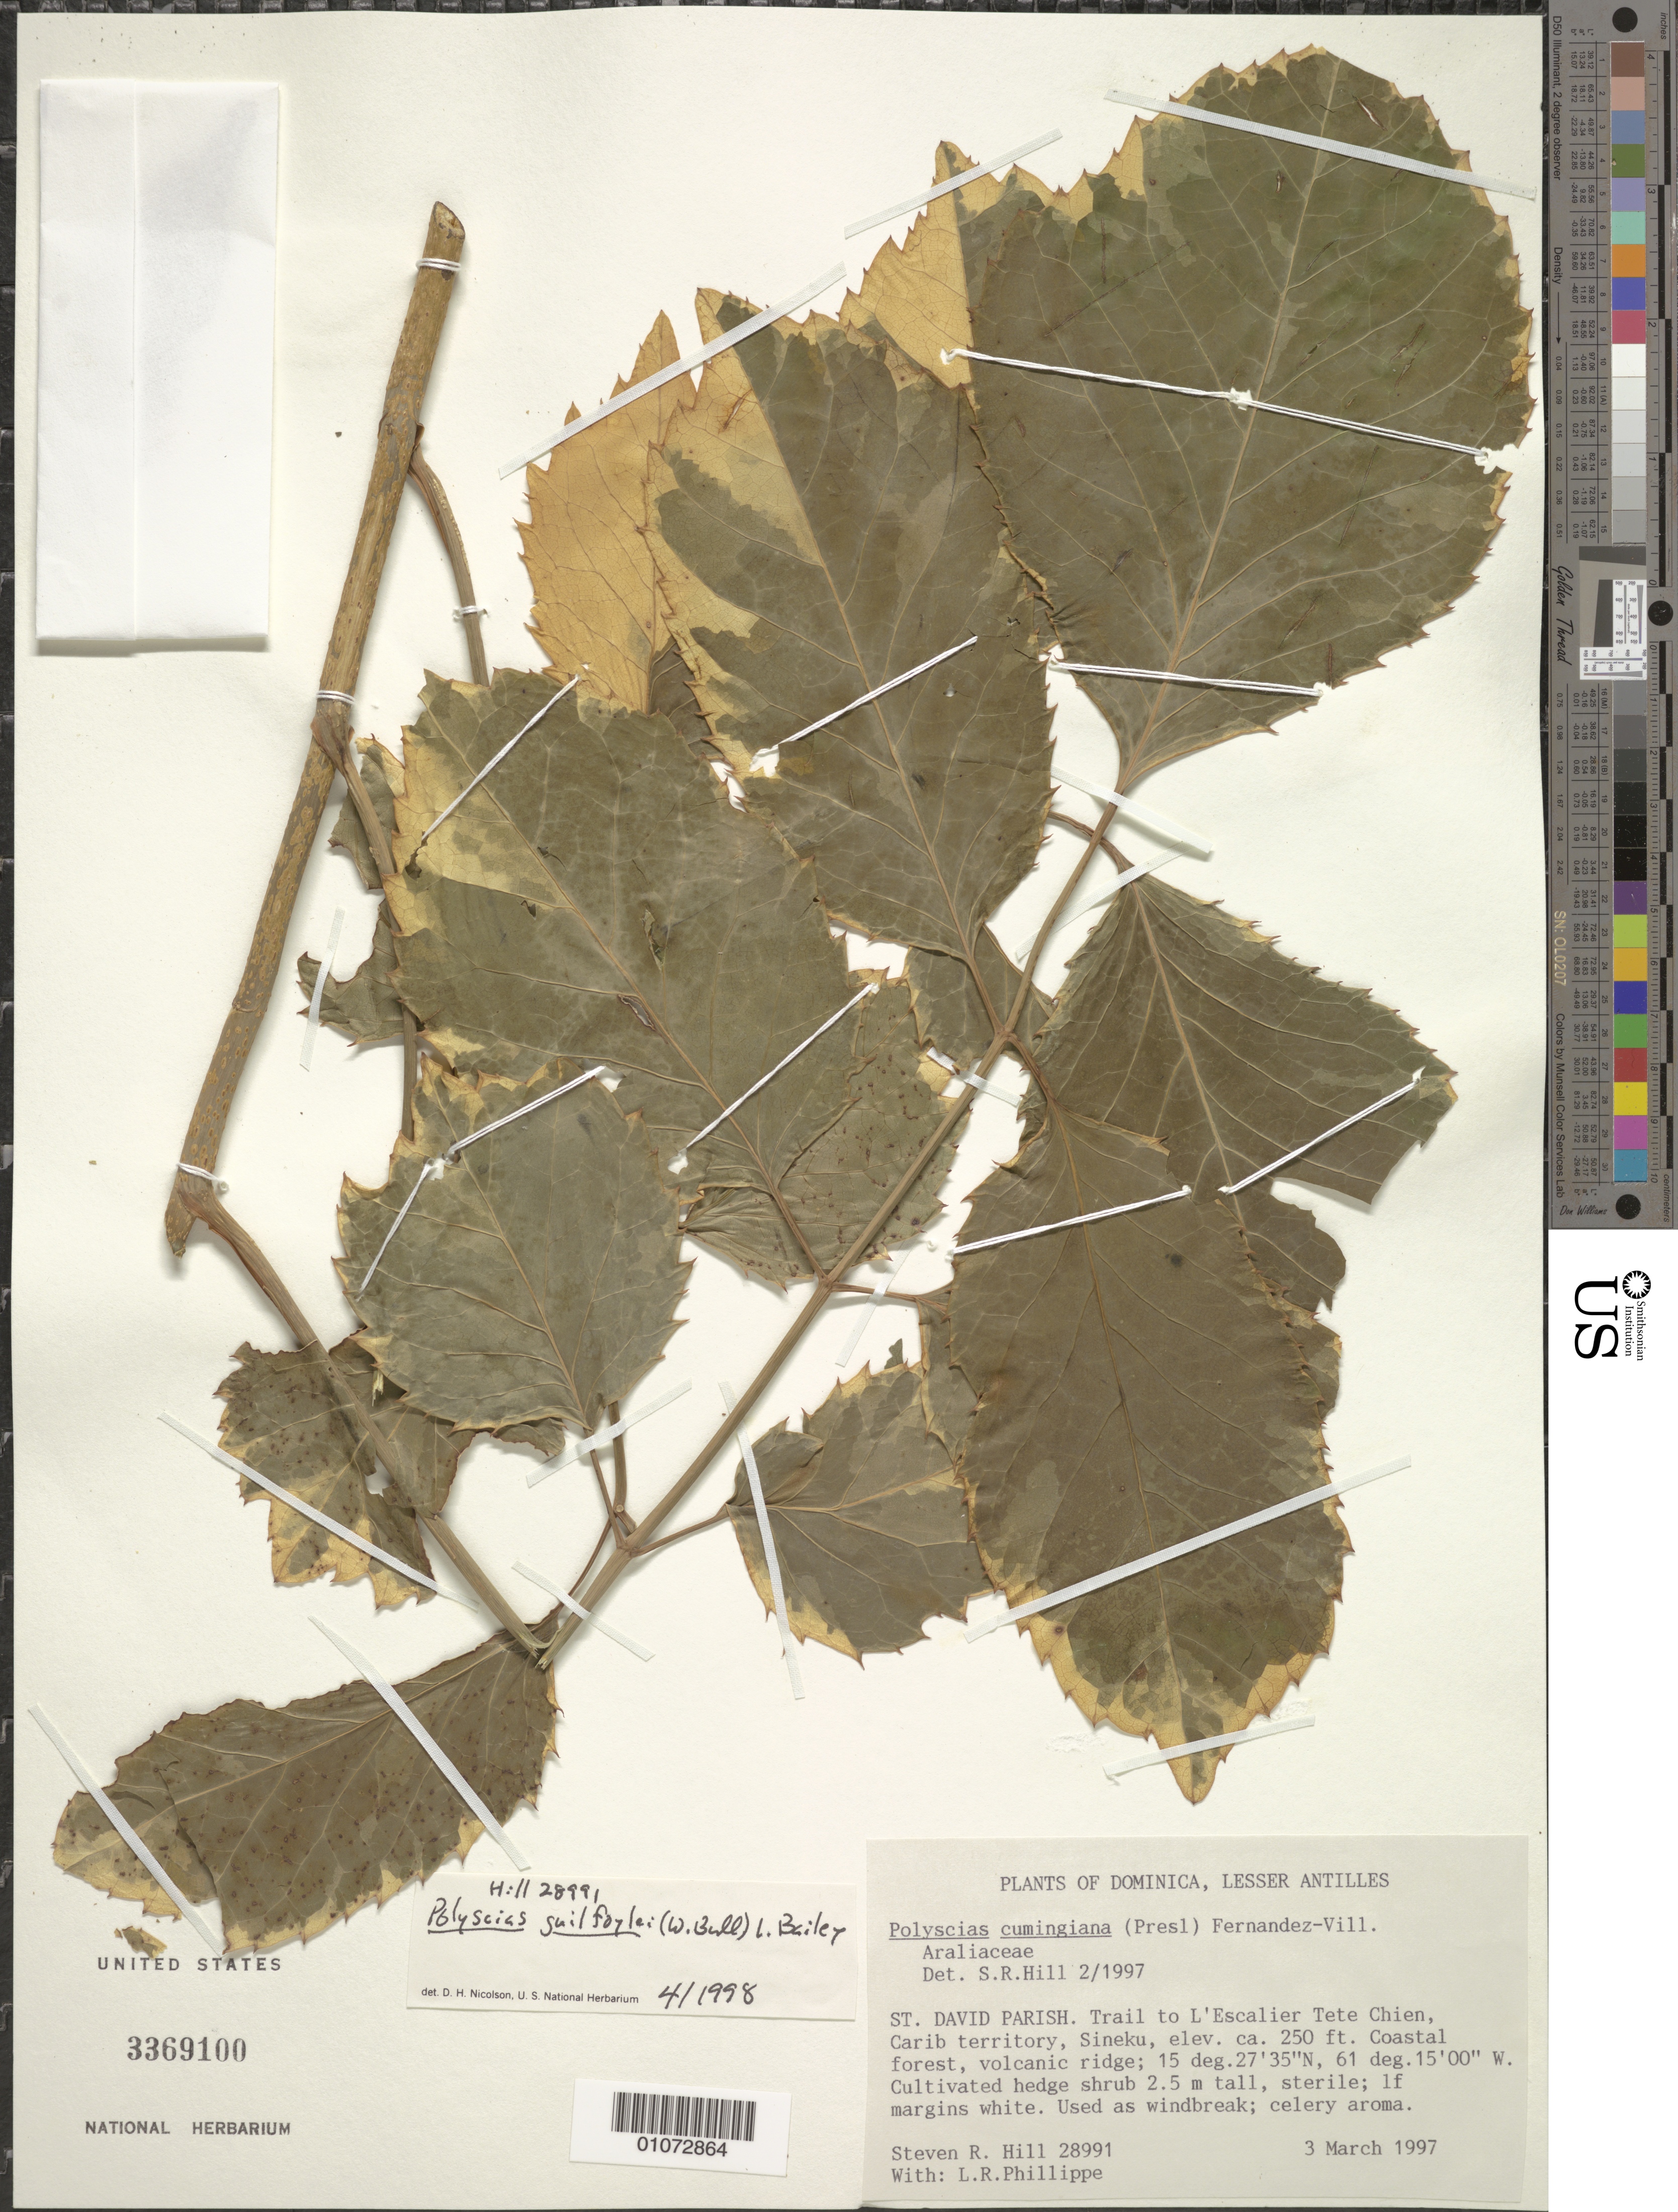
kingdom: Plantae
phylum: Tracheophyta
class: Magnoliopsida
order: Apiales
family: Araliaceae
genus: Polyscias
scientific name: Polyscias guilfoylei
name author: (W. Bull) L.H. Bailey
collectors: S. R. Hill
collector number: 28991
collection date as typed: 03 Mar 1997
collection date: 1997-03-03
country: Dominica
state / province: St. David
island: Dominica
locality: Trail to l'Escalier Tete Chien, Carib territory, Sineku. Coastal forest, volcanic ridge.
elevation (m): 76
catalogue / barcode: US 3369100